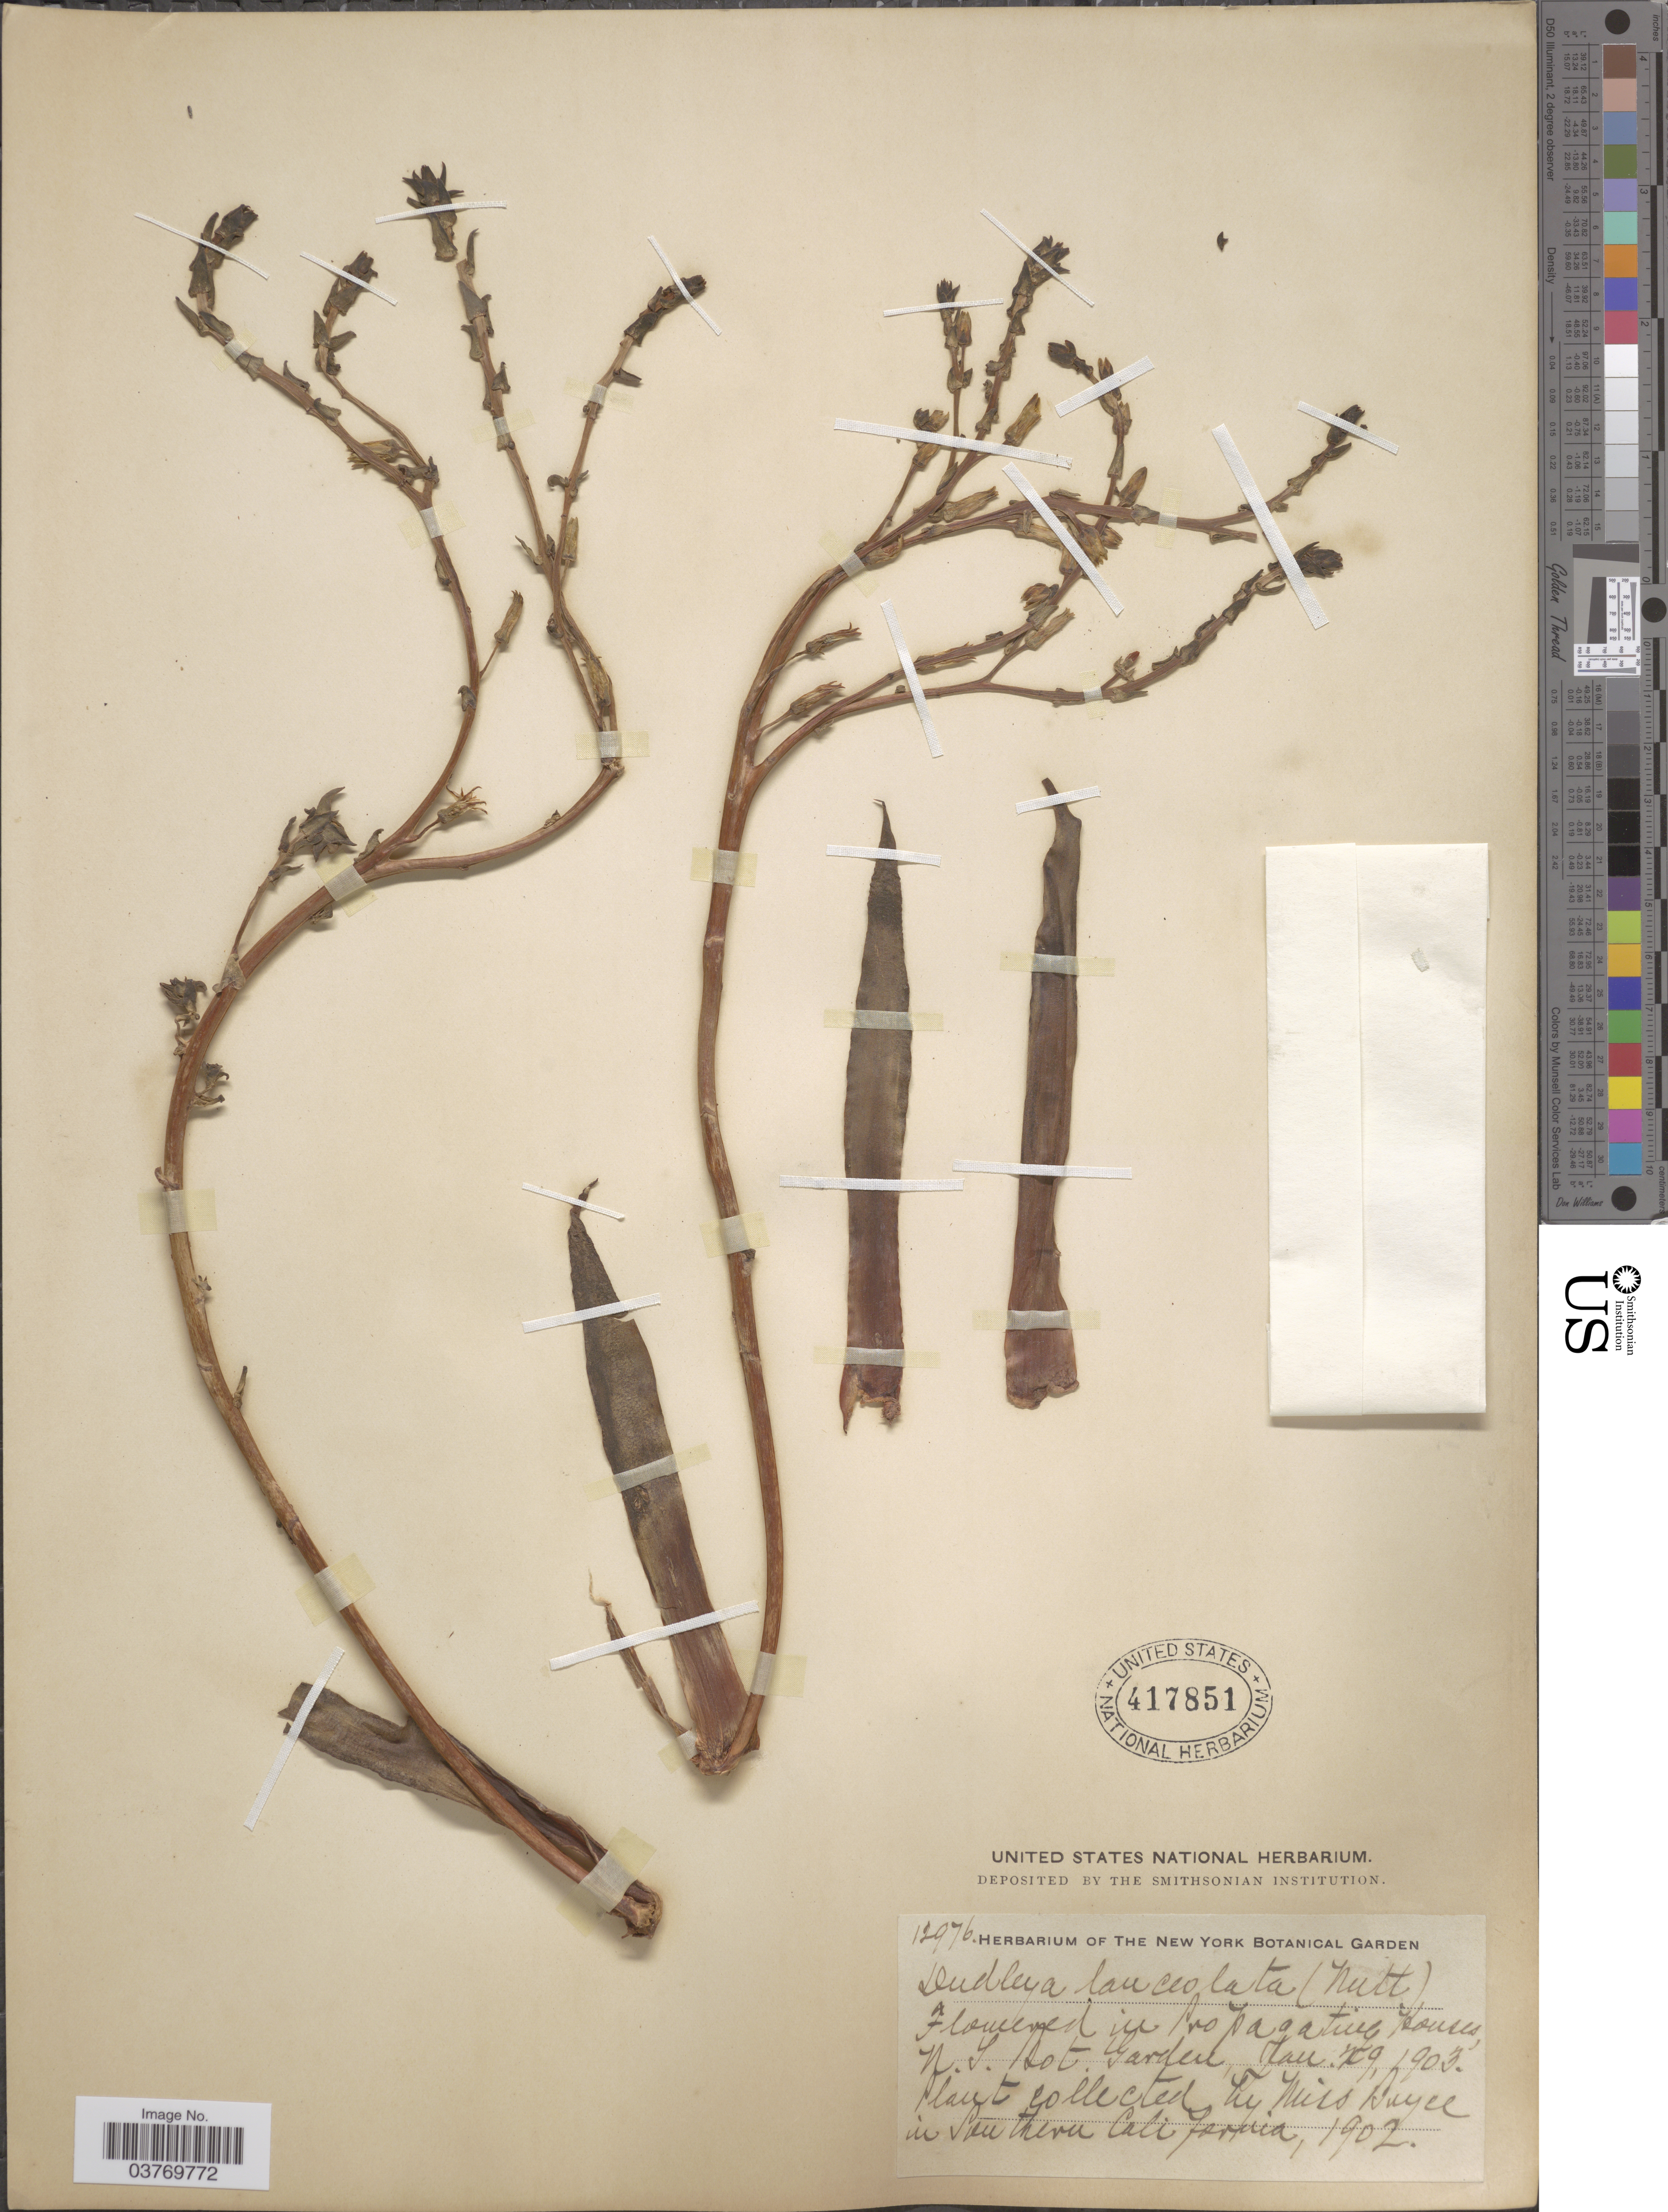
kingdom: Plantae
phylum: Tracheophyta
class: Magnoliopsida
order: Saxifragales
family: Crassulaceae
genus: Dudleya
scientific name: Dudleya lanceolata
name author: (Nutt.) Britton & Rose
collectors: Miss Bryce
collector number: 12976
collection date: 1902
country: United States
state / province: California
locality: Propagating Houses, N. Y. Bot. Garden. [unsure placement] Southern California.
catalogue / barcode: US 417851